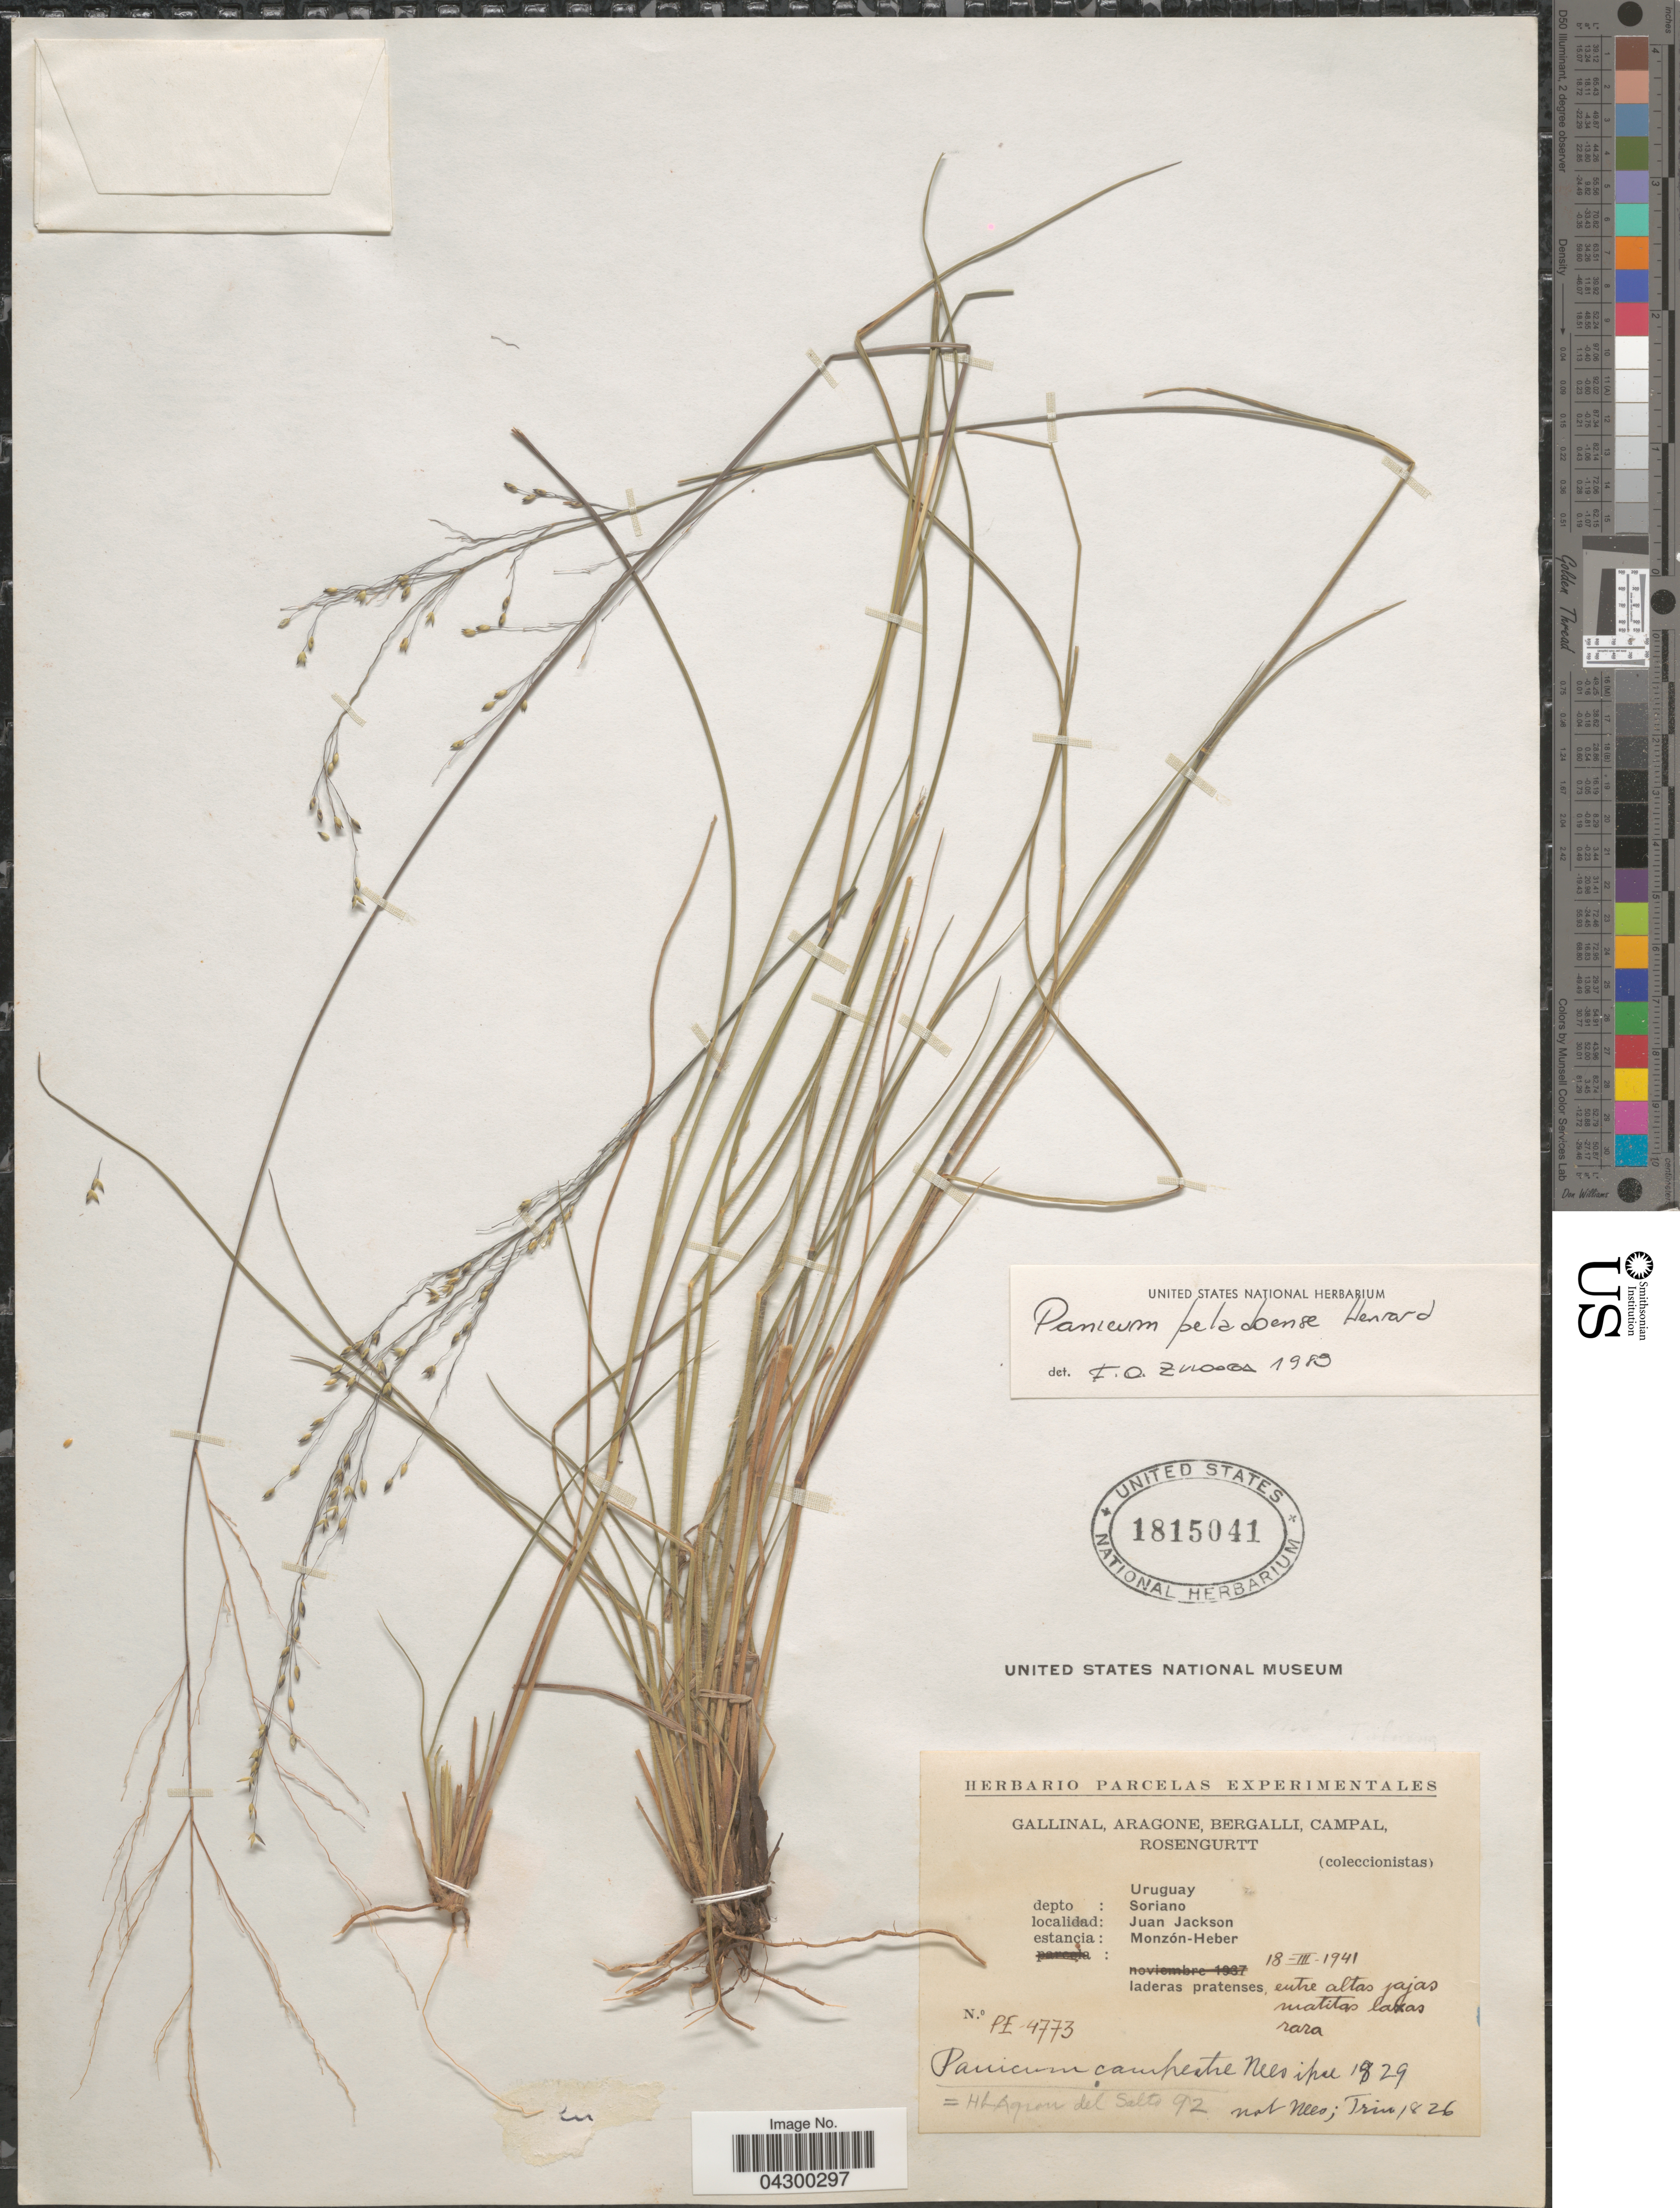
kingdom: Plantae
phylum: Tracheophyta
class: Liliopsida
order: Poales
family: Poaceae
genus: Panicum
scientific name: Panicum peladoense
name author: Henr.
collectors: -. Gallinal, -- Aragone, -- Bergalli, -- Campal & Rosengurtt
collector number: PE-4773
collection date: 1941-03-18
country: Uruguay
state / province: Soriano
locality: Depto : Soriano. Juan Jackson. Estancia : Monzón-Heber.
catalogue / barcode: US 1815041